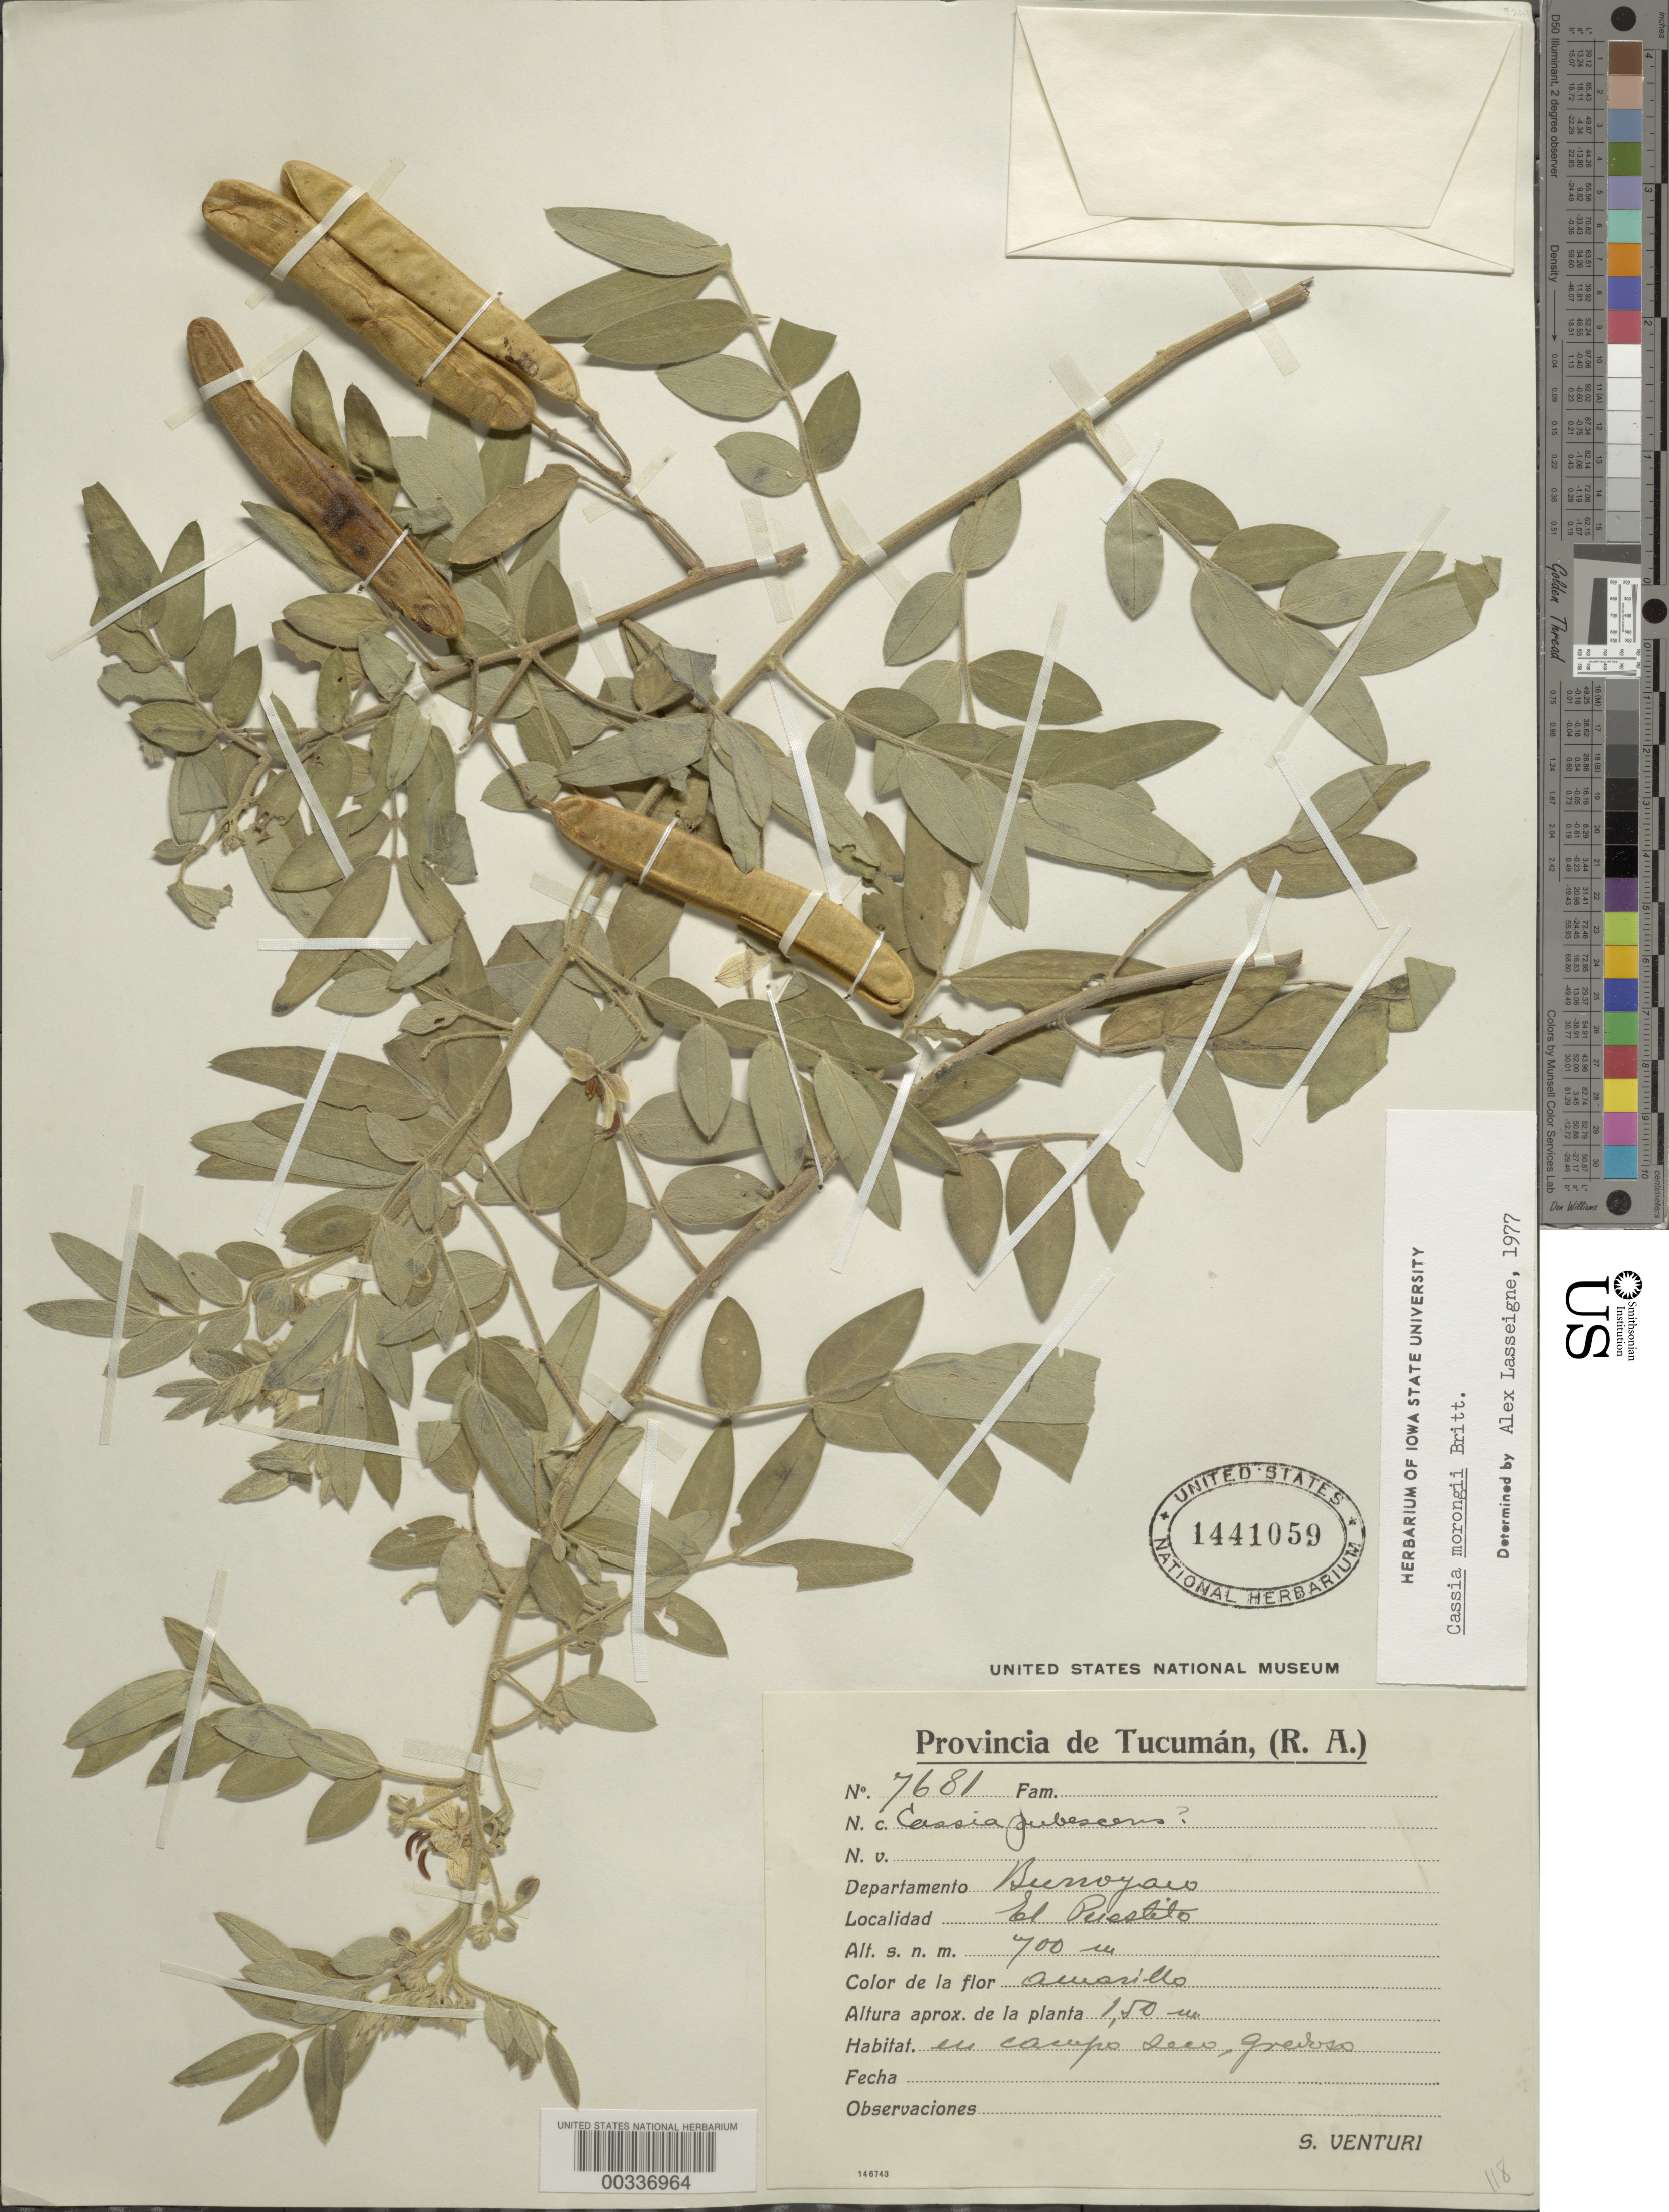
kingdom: Plantae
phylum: Tracheophyta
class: Magnoliopsida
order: Fabales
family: Fabaceae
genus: Senna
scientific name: Senna morongii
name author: (Britton) H.S. Irwin & Barneby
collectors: S. Venturi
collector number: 7681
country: Argentina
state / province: Tucumán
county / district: Burruyaco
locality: El Puestito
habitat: Dry campo, gredoso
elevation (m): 700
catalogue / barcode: US 1441059